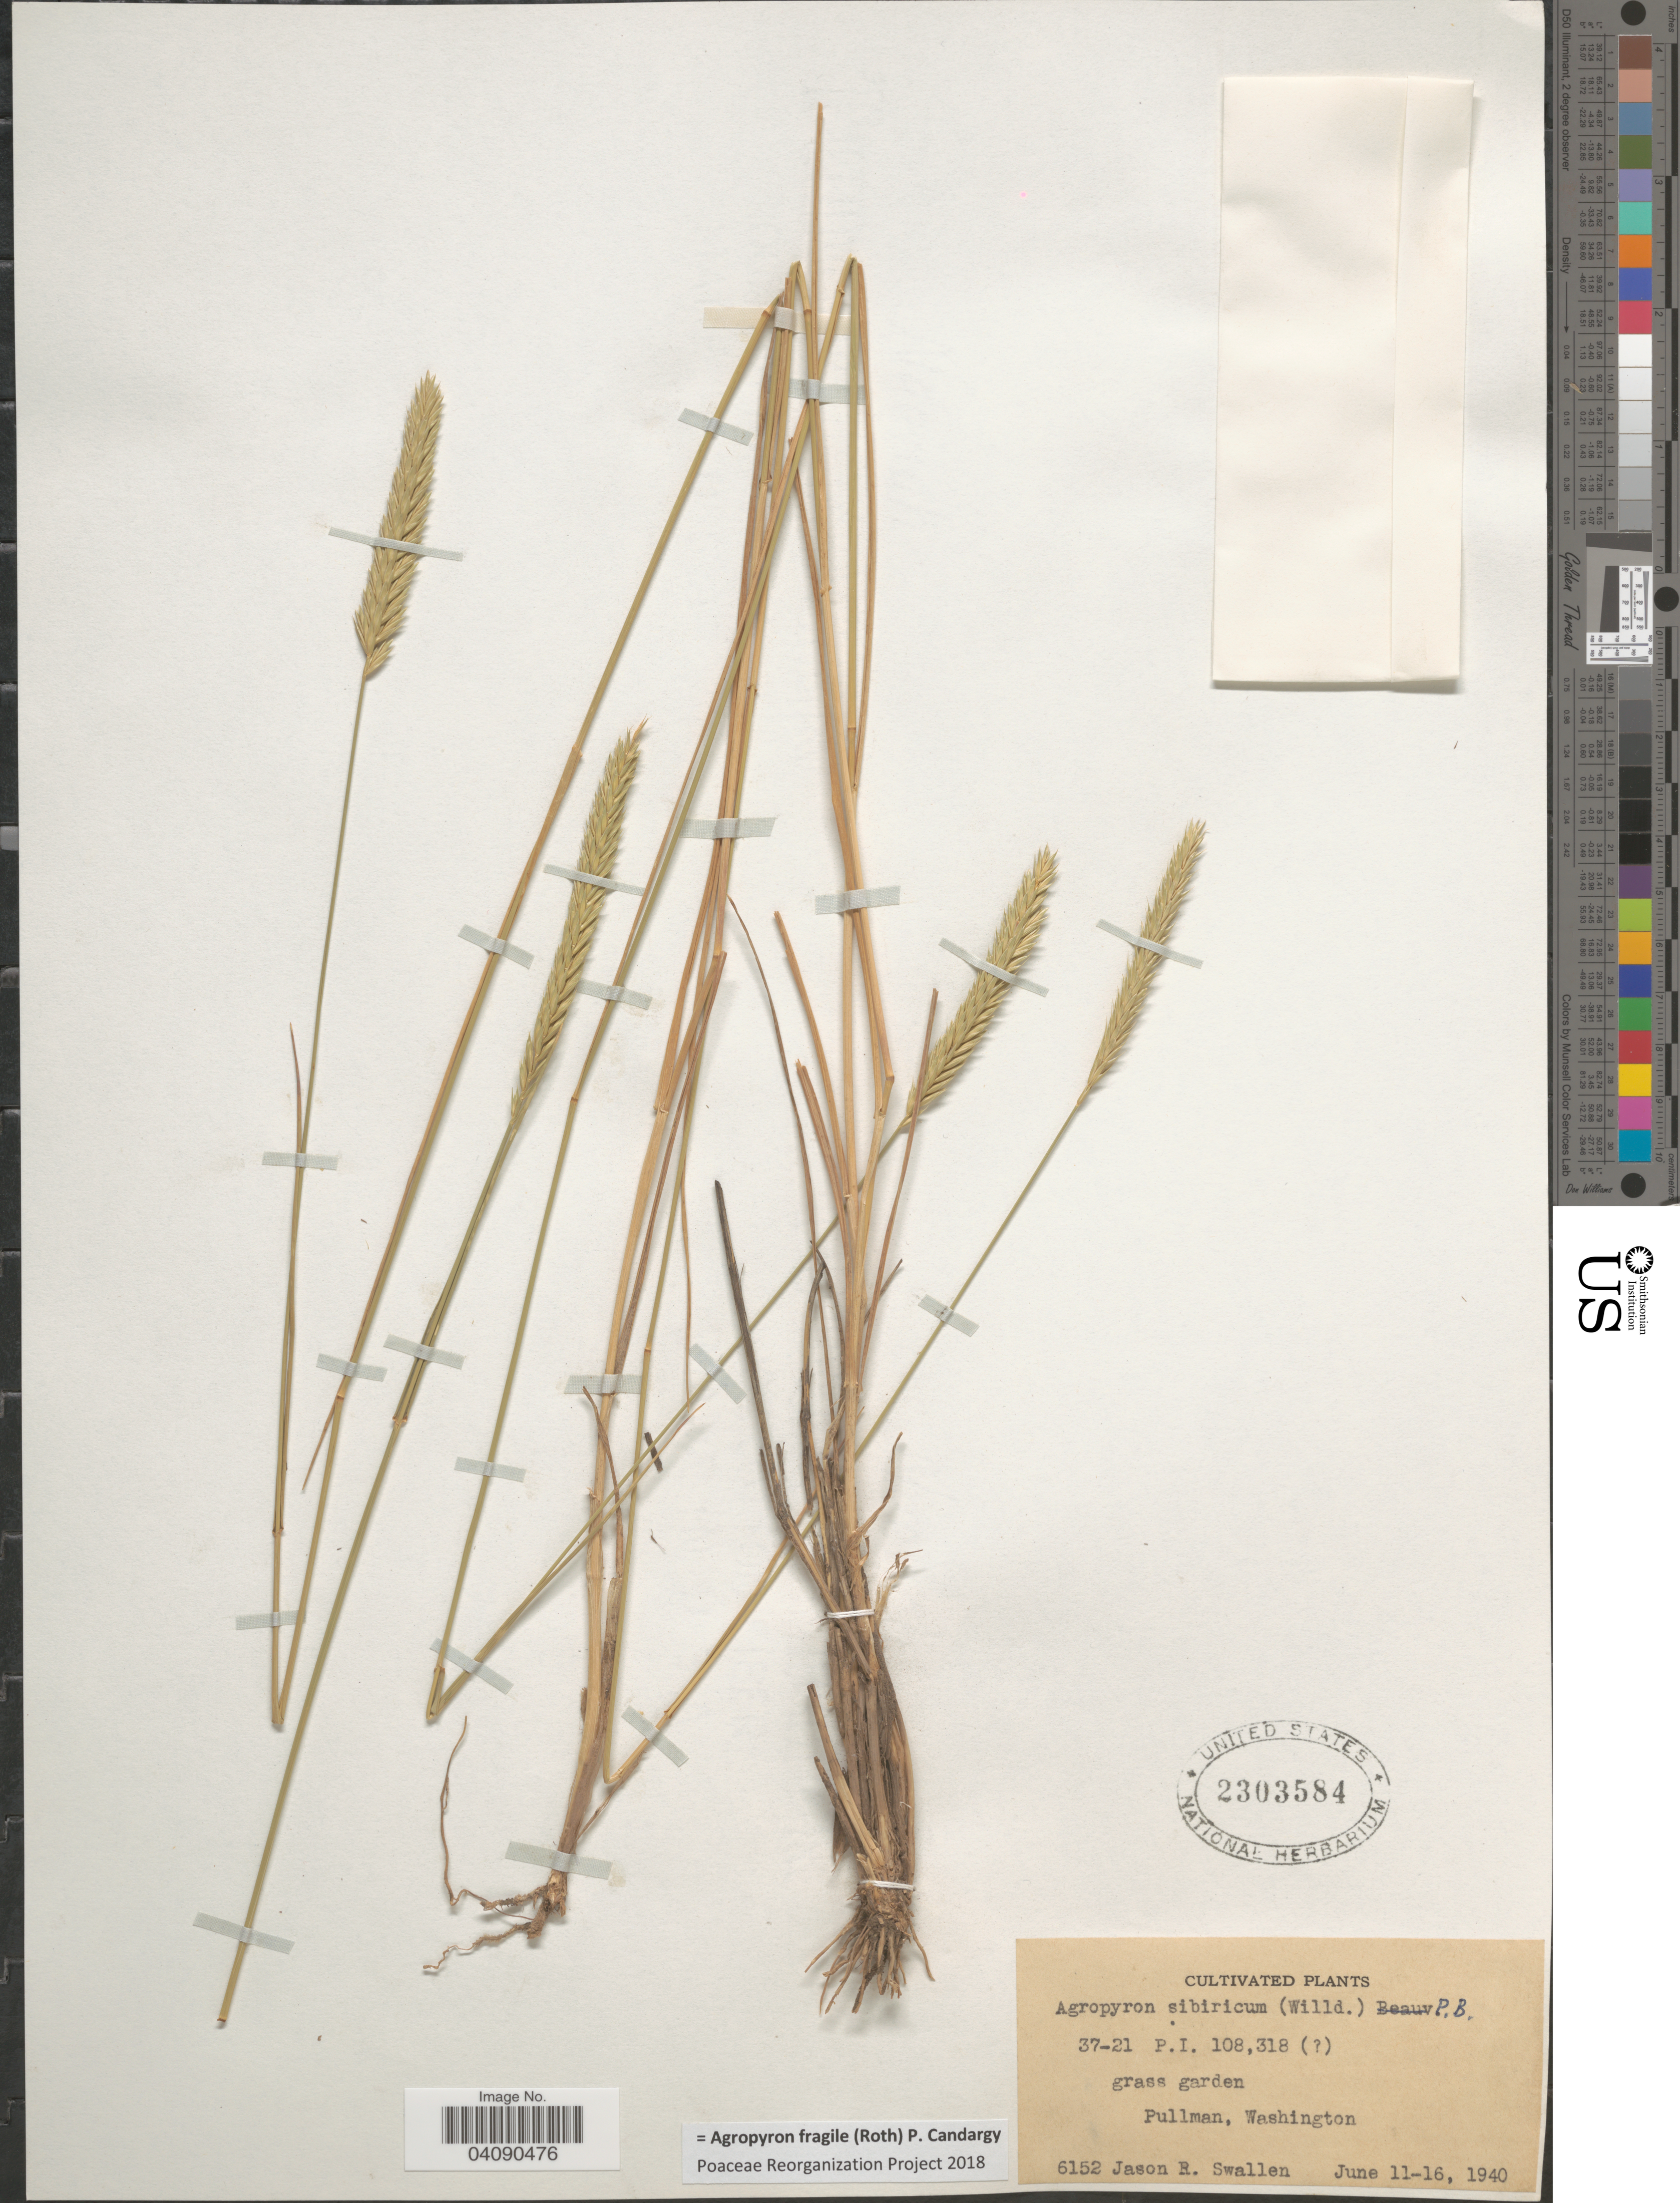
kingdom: Plantae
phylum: Tracheophyta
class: Liliopsida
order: Poales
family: Poaceae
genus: Agropyron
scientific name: Agropyron fragile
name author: (Roth) Candargy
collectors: J. R. Swallen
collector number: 6152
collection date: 1940-06-11/1940-06-16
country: United States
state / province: Washington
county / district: Whitman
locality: Grass garden. Pullman.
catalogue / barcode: US 2303584